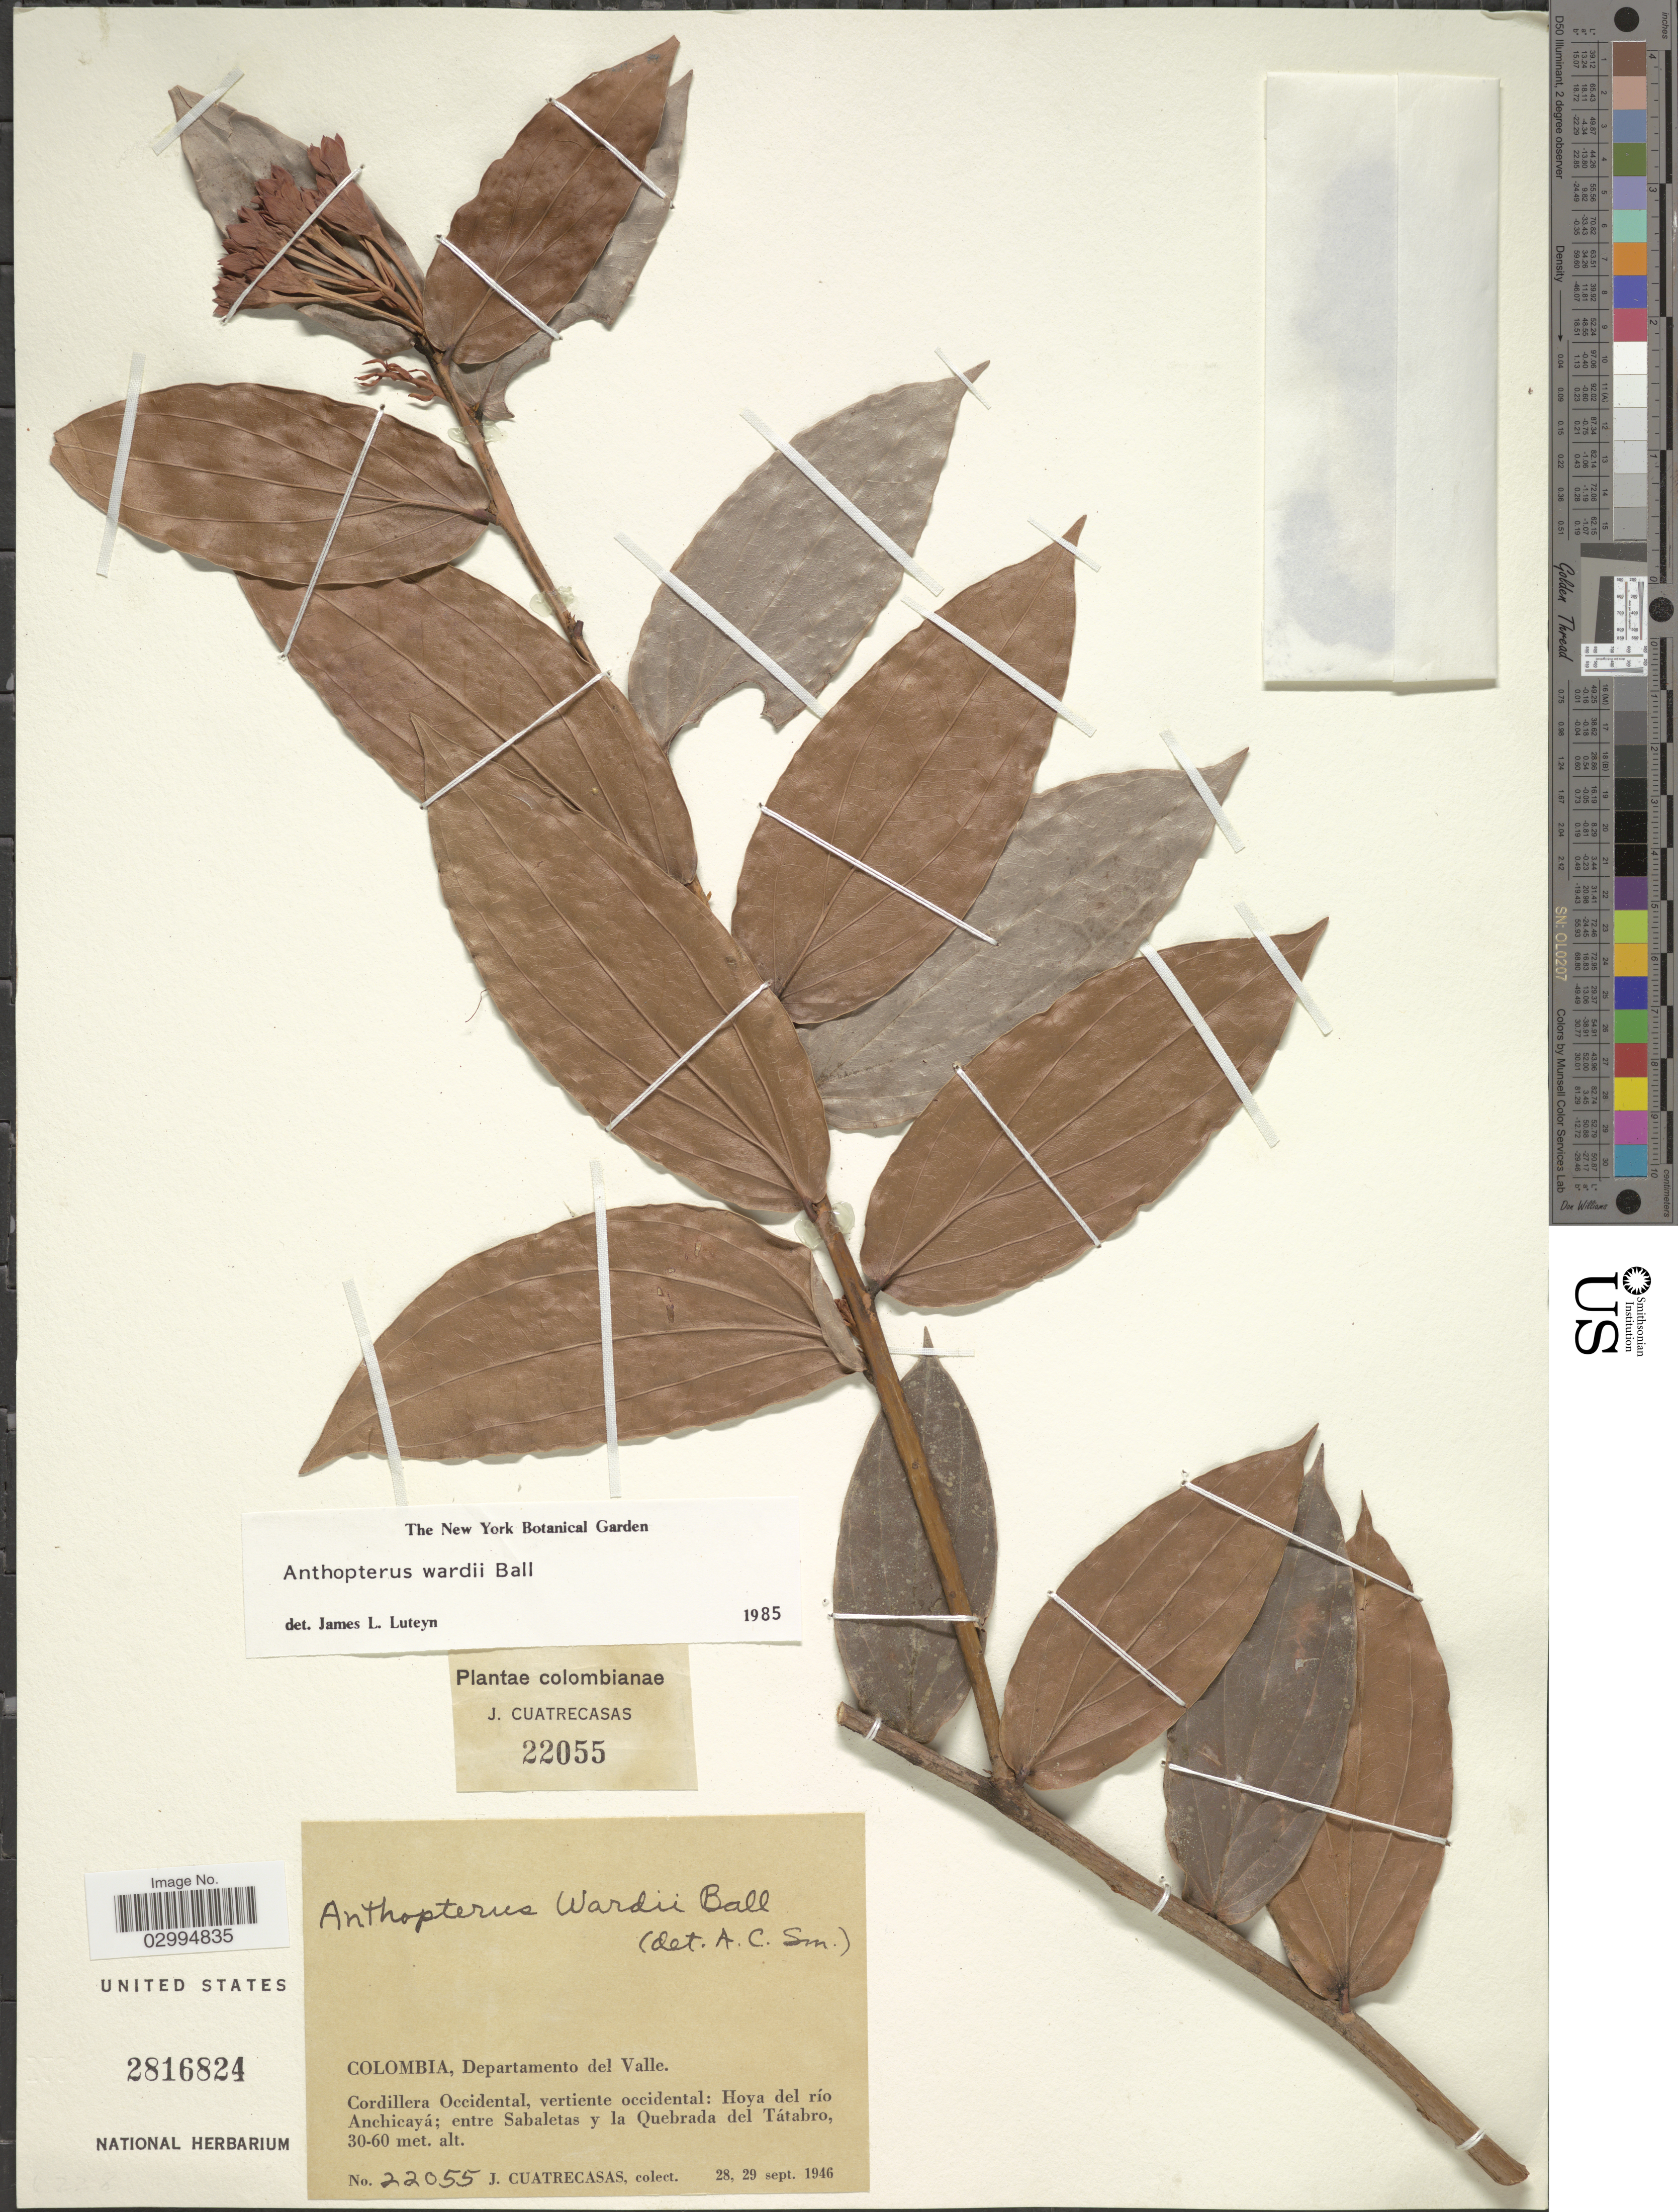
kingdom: Plantae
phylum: Tracheophyta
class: Magnoliopsida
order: Ericales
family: Ericaceae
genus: Anthopterus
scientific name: Anthopterus wardii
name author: Ball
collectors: J. Cuatrecasas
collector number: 22055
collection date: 1946-09-28/1946-09-29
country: Colombia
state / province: Valle del Cauca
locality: Departamento del Valle. Cordillera Occidental, vertiente occidental: Hoya del río Anchicayá; entre Sabaletas y la Quebrada del Tátabro.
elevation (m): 30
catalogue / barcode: US 2816824